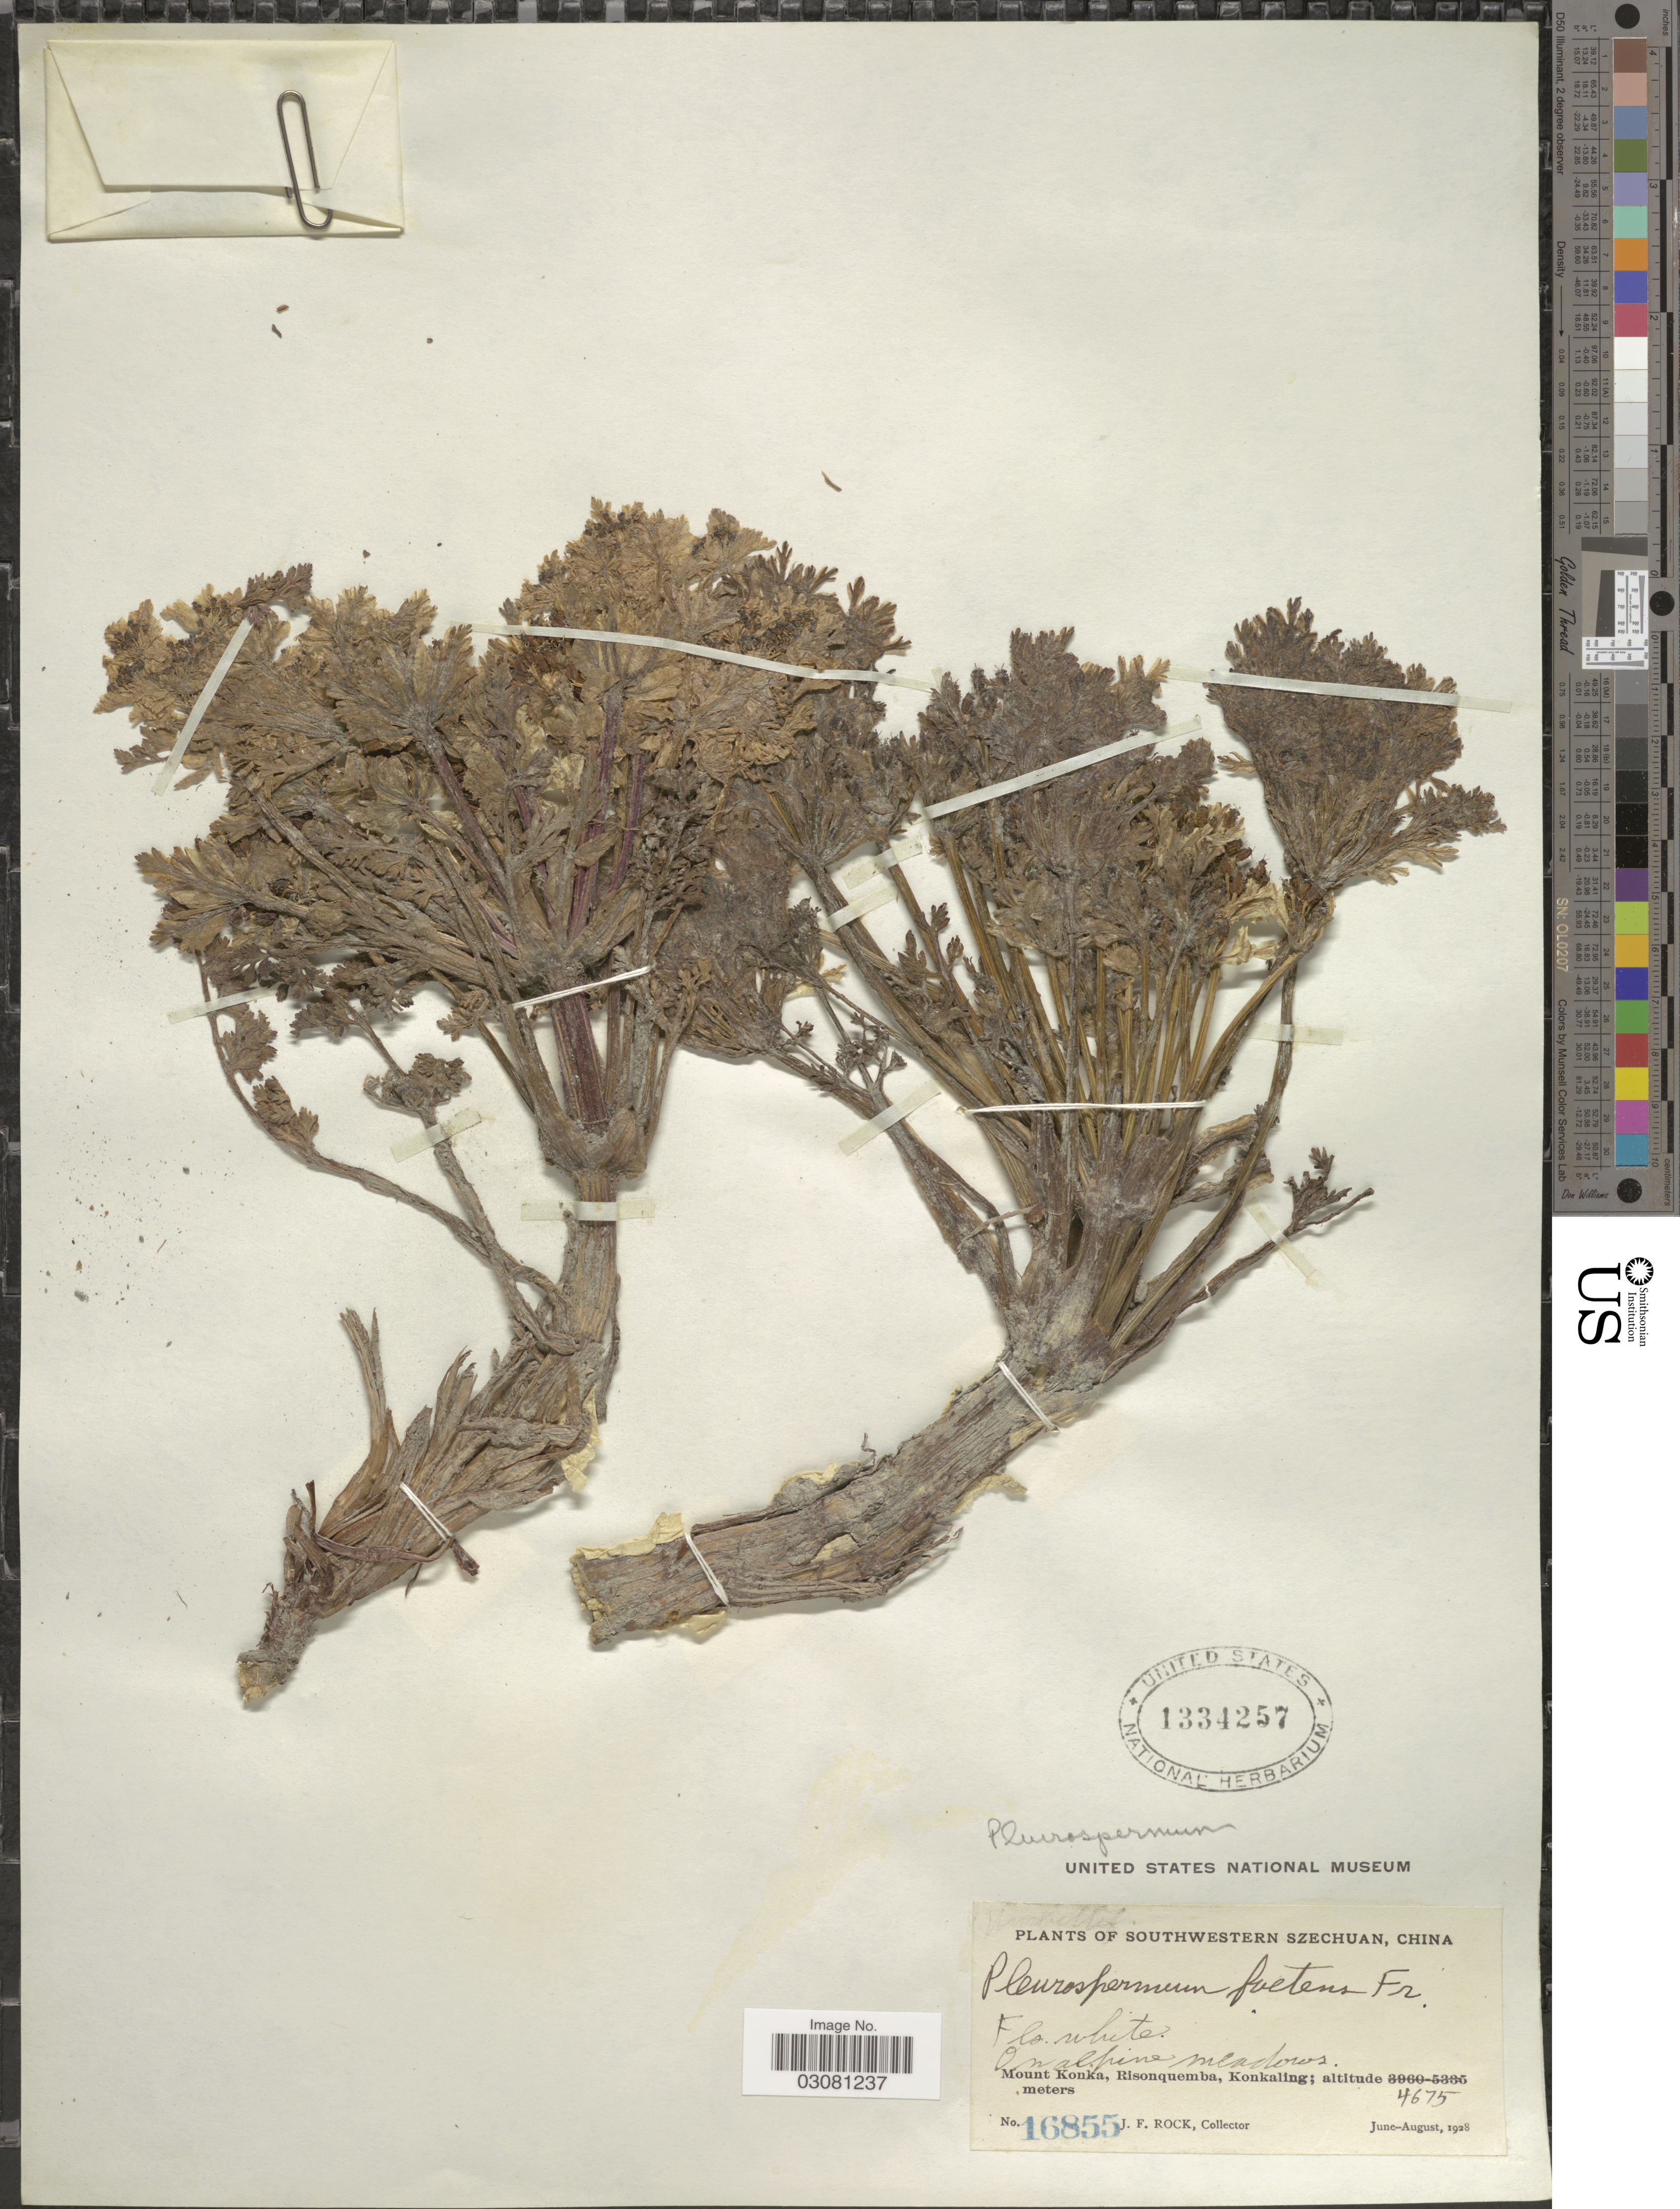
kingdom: Plantae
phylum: Tracheophyta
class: Magnoliopsida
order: Apiales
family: Apiaceae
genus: Pleurospermum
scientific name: Pleurospermum foetens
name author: Franch.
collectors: J. Rock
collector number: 16855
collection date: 1928-06/1928-08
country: China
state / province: Sichuan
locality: Southwestern Szechuan. Mount Konka, Risonquemba, Konkaling.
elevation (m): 4675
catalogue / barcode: US 1334257